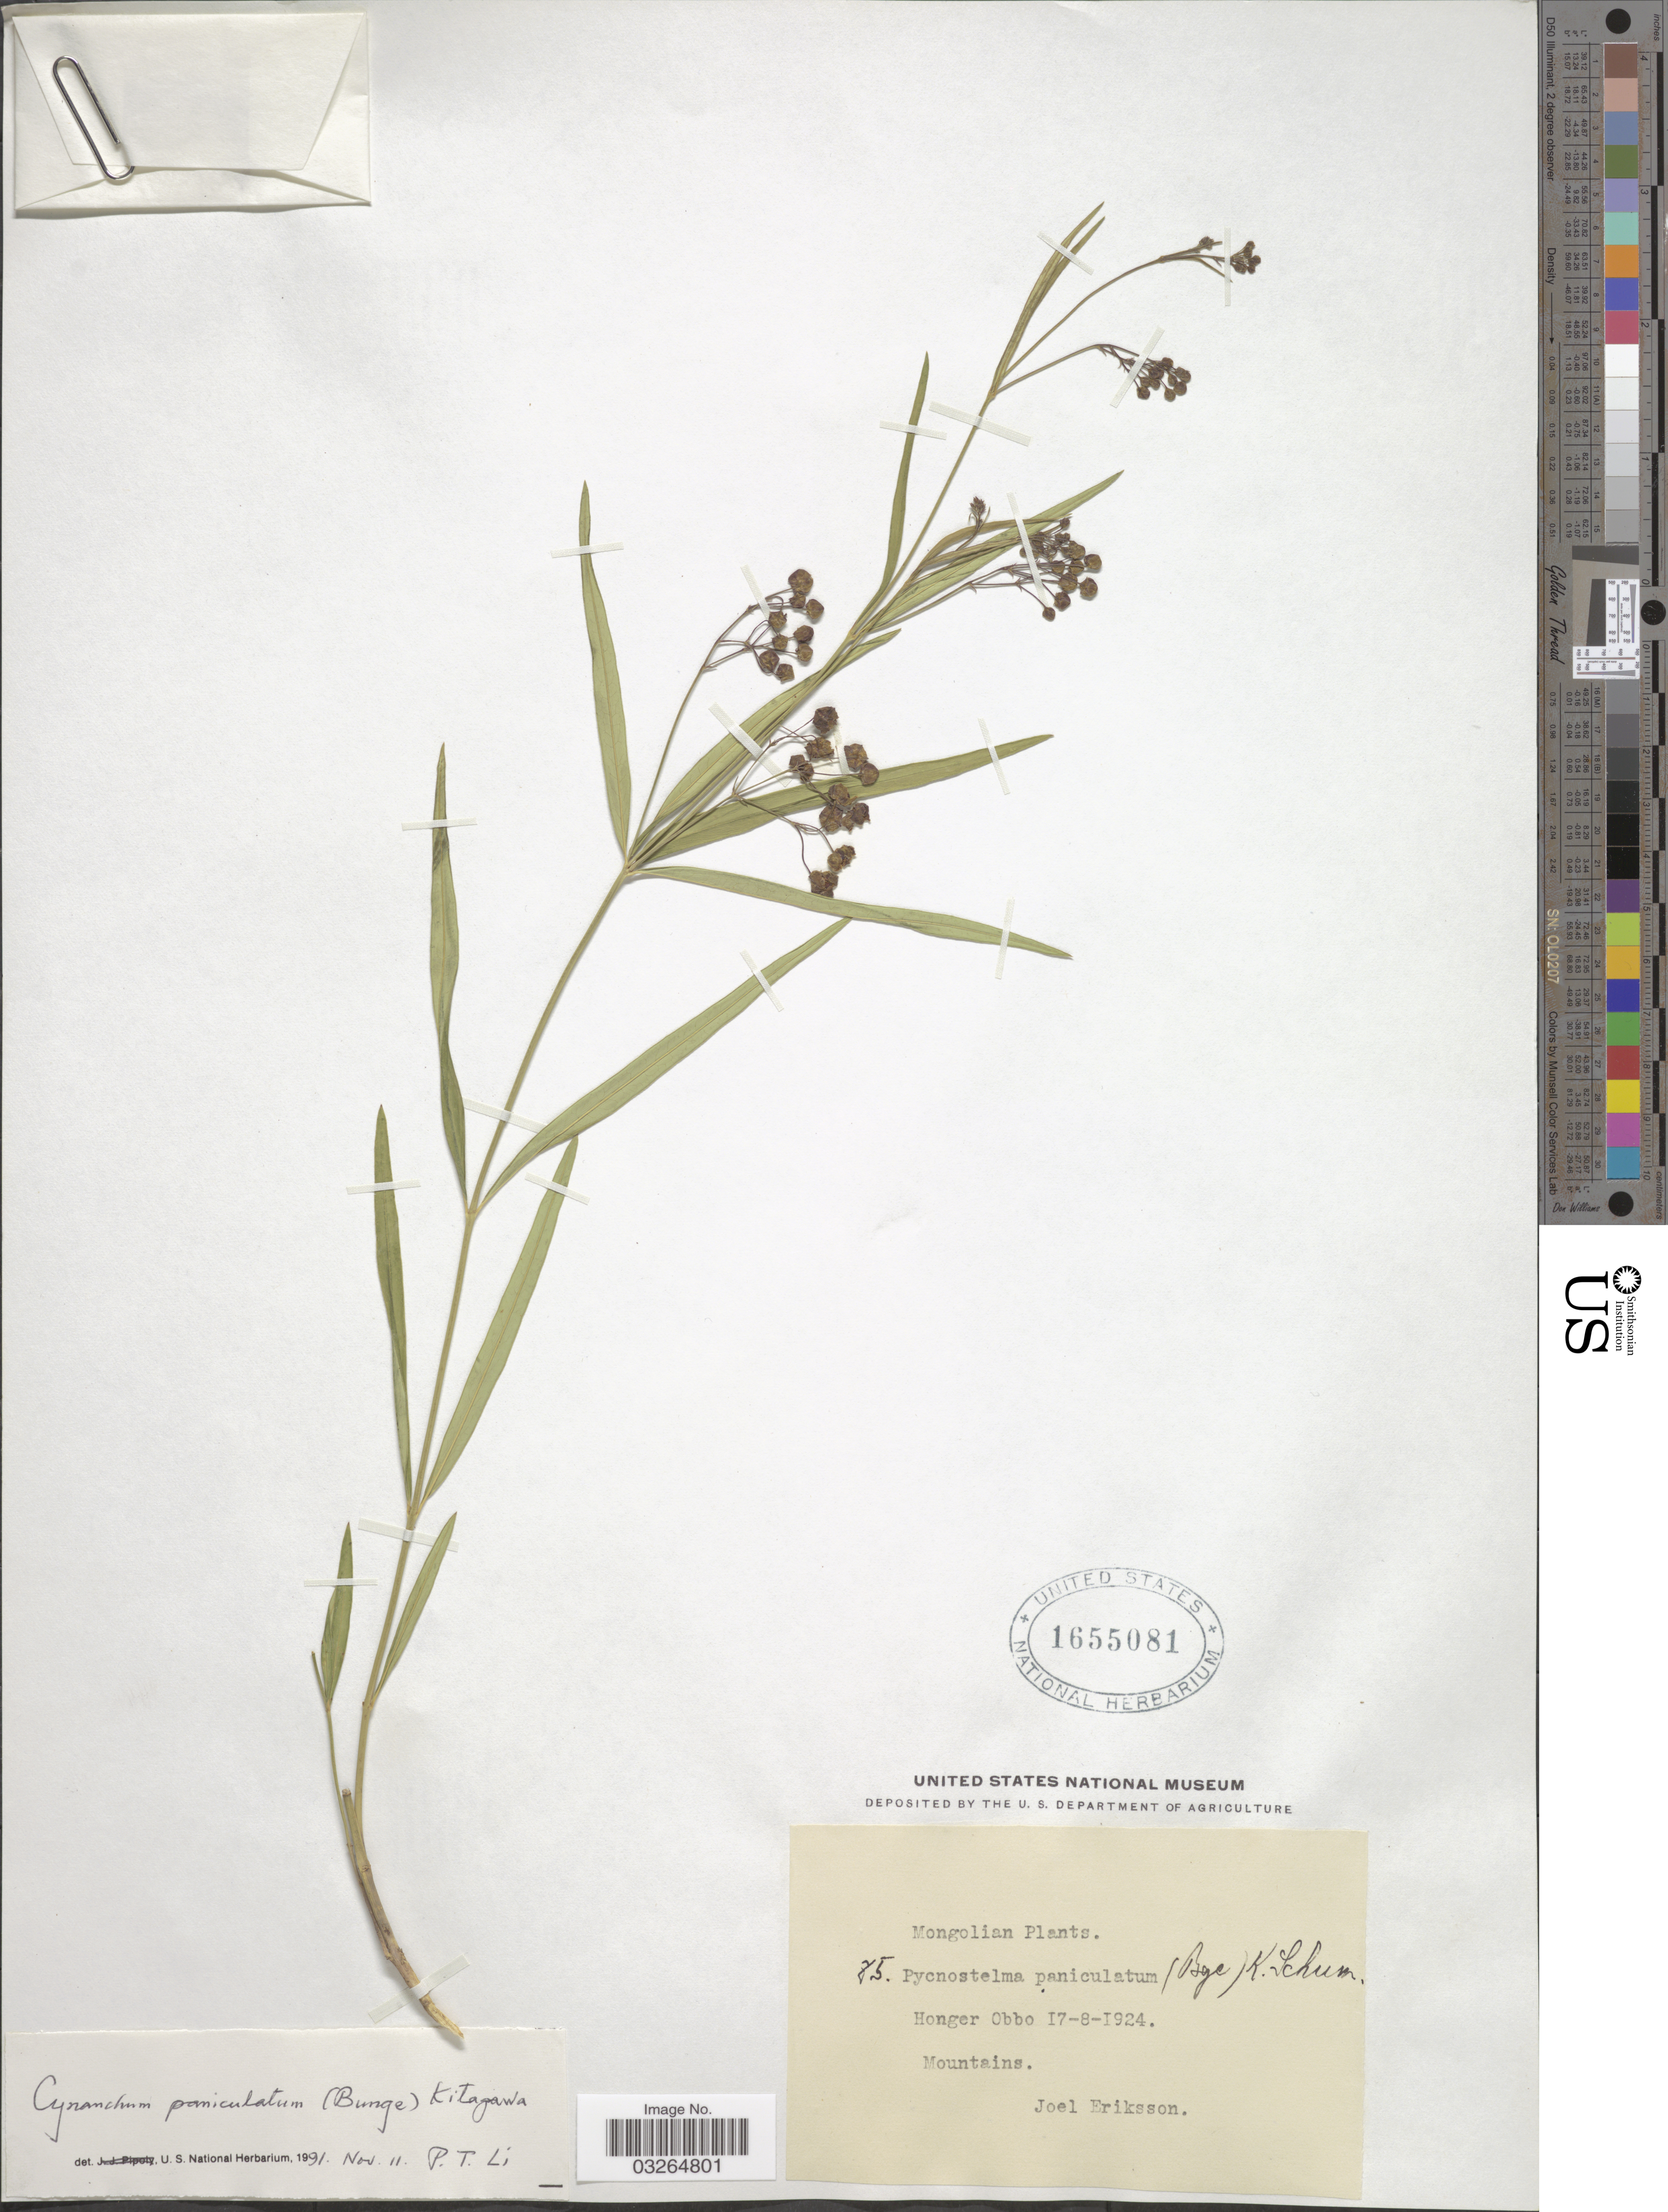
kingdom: Plantae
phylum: Tracheophyta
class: Magnoliopsida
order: Gentianales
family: Apocynaceae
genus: Cynanchum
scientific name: Cynanchum paniculatum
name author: (Bunge) Kitag. ex H. Hara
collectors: J. Eriksson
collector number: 75*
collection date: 1924-08-17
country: Mongolia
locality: Honger Obbo Mountains.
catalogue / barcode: US 1655081